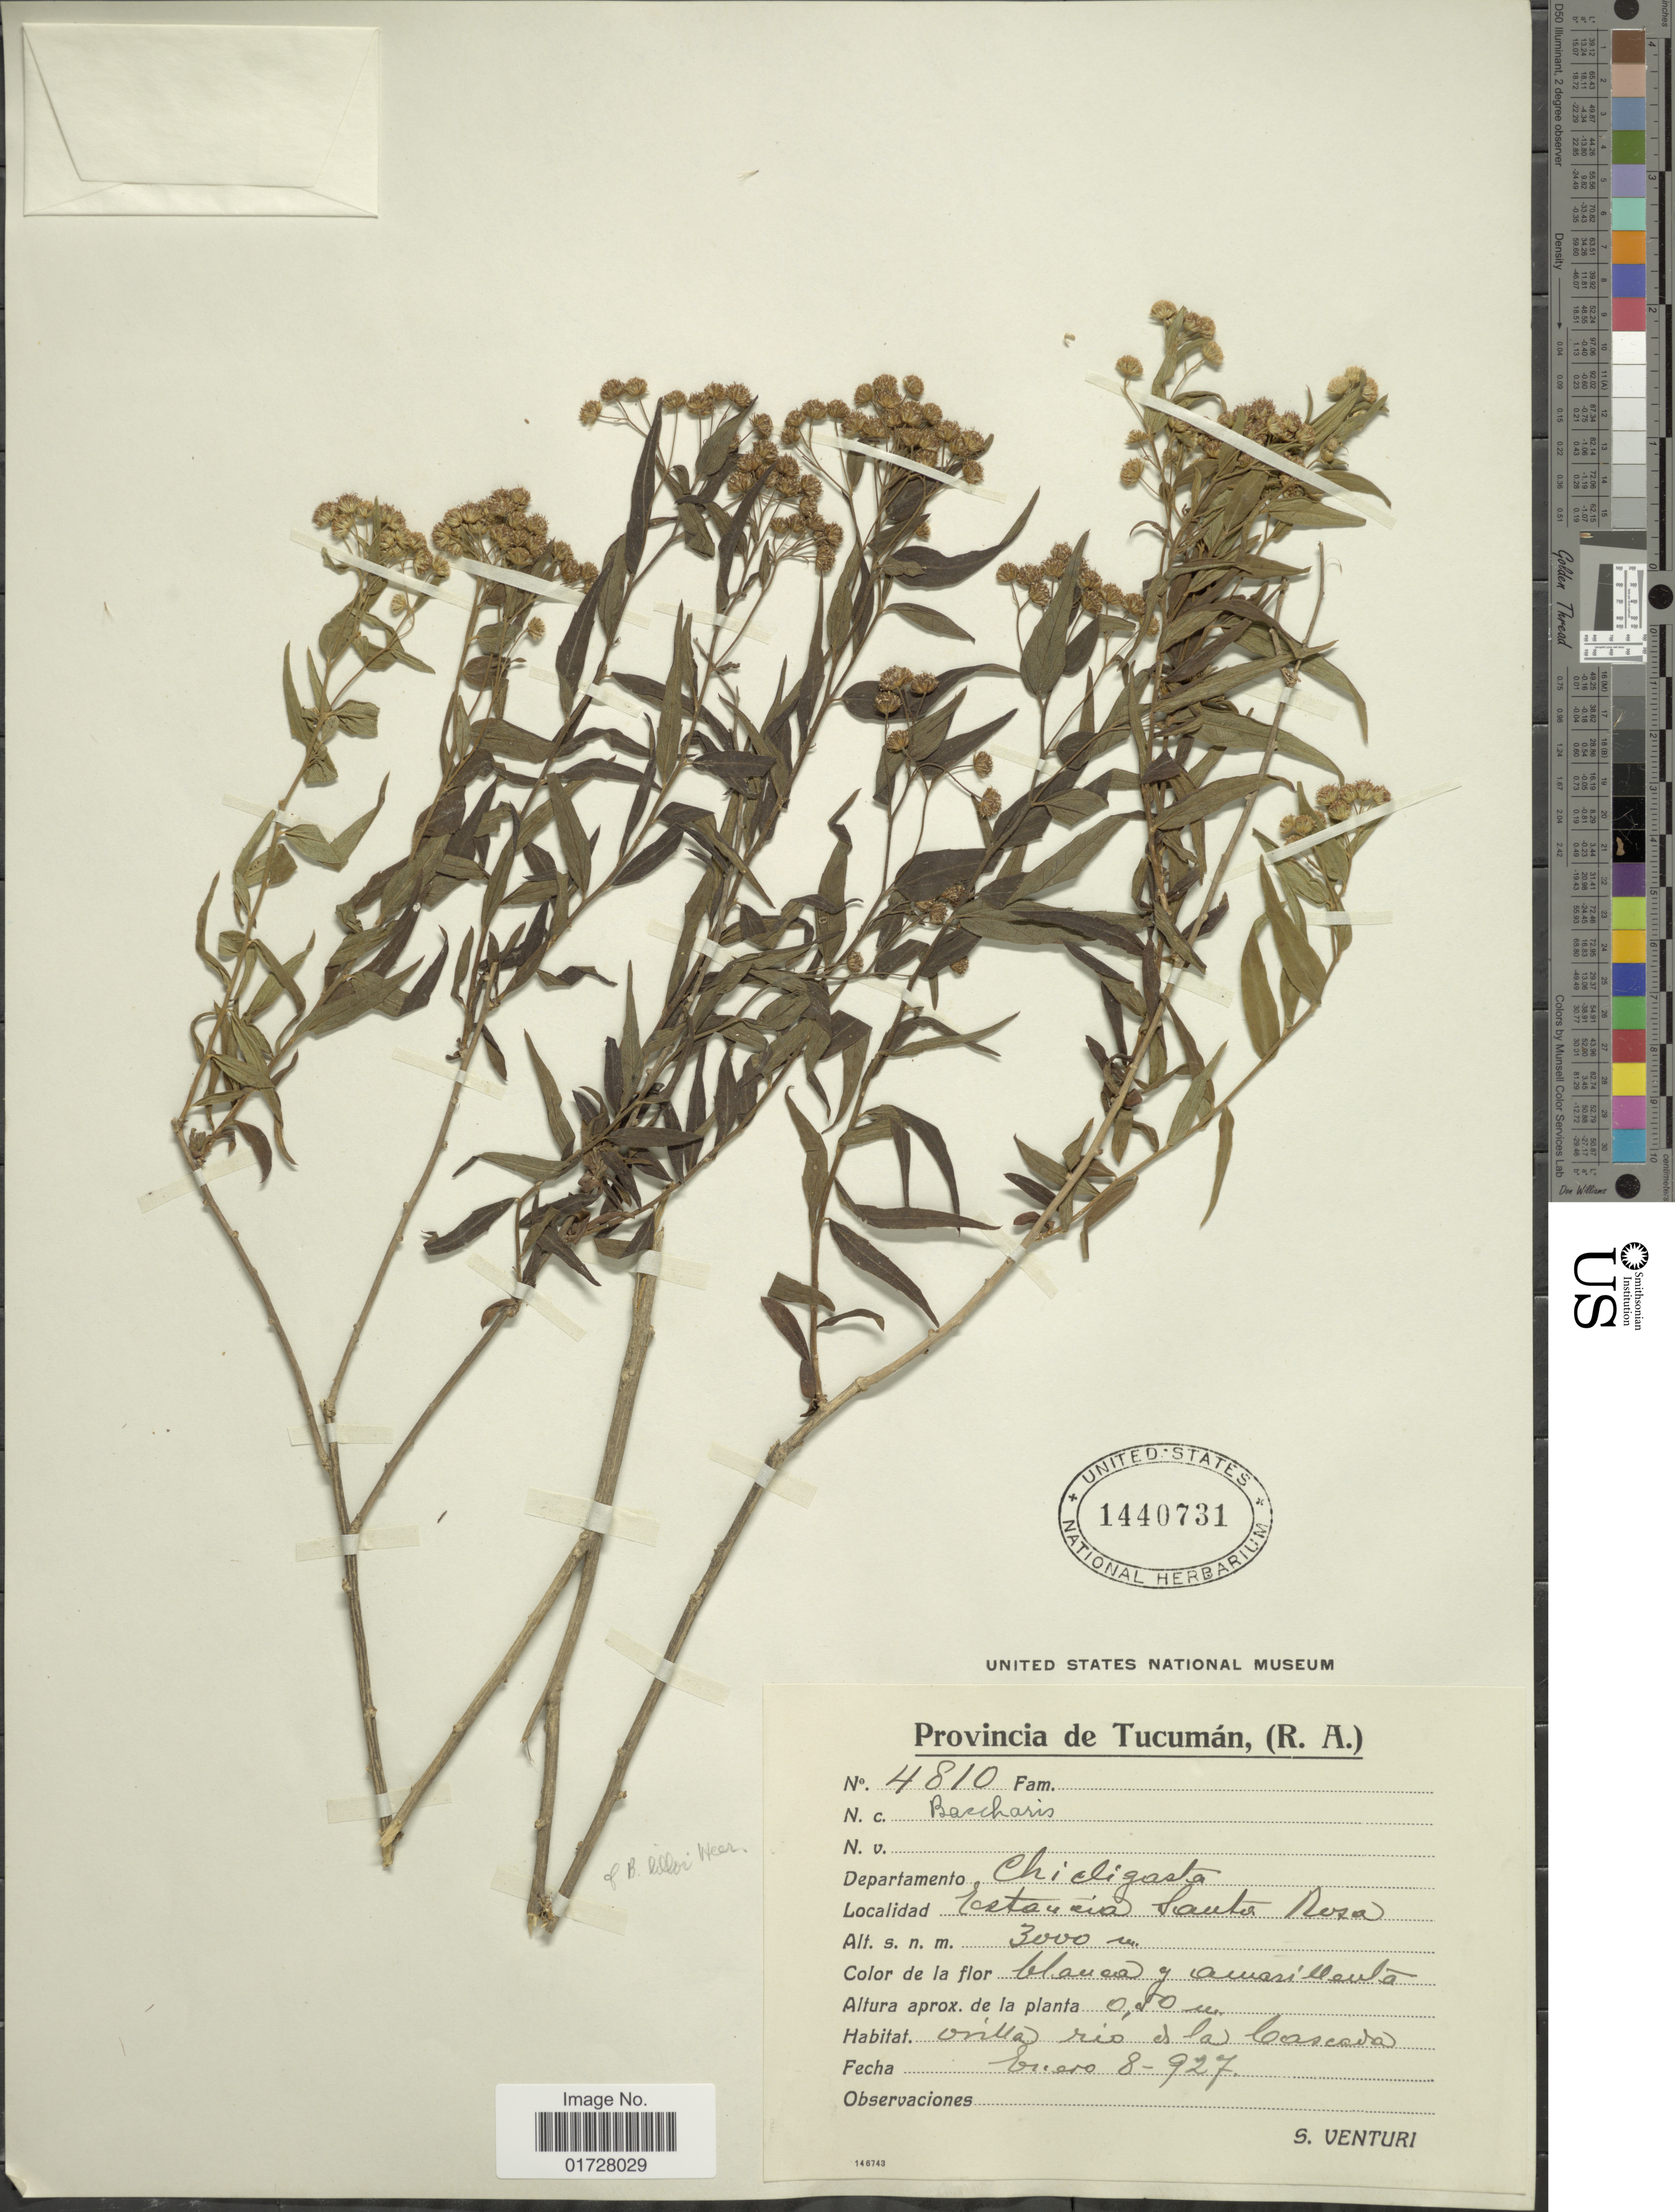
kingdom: Plantae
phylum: Tracheophyta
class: Magnoliopsida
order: Asterales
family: Asteraceae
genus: Baccharis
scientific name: Baccharis sp.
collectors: S. Venturi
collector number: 4810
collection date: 1927-01-08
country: Argentina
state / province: Tucuman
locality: Departamento Chicligasta, Estancia Santa Rosa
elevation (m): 3000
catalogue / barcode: US 1440731